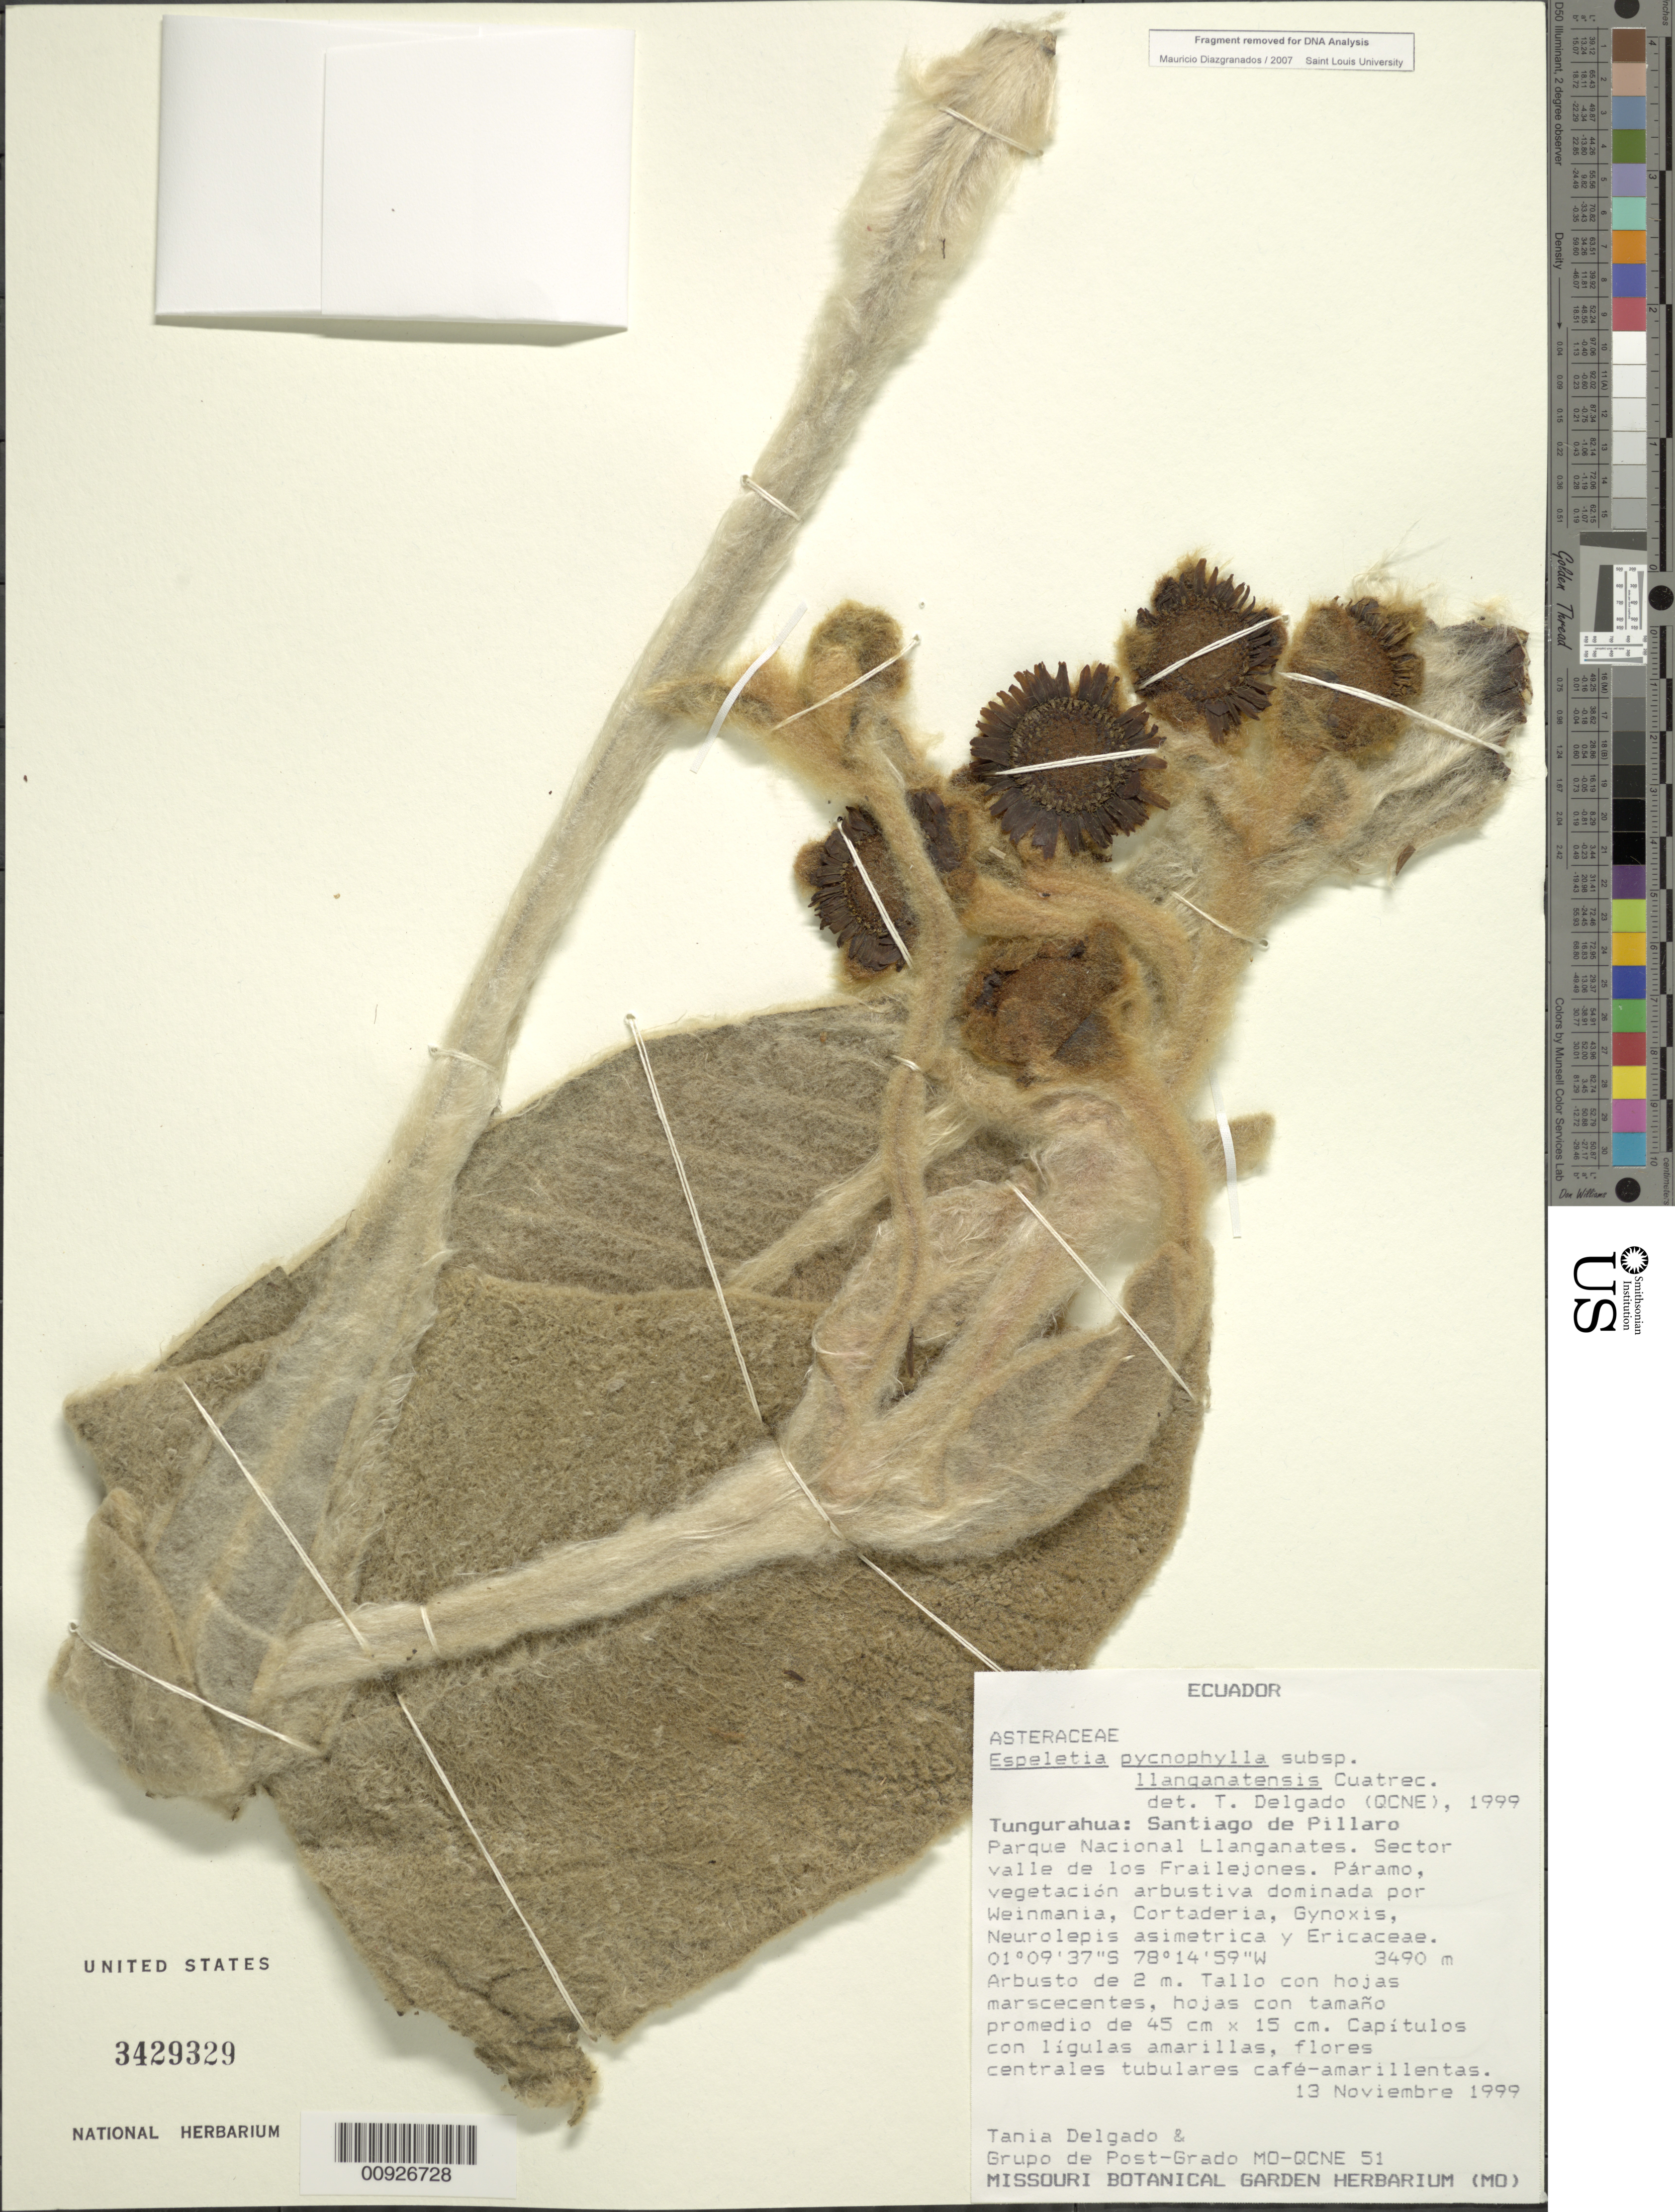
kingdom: Plantae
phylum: Tracheophyta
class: Magnoliopsida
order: Asterales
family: Asteraceae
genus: Espeletia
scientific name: Espeletia pycnophylla subsp. llanganatensis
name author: Cuatrec.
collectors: T. Delgado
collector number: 51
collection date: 1999-11-13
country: Ecuador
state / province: Tungurahua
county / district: Santiago de Pillaro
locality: Parque Nacional Llanganates, valle de los frailejones.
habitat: Vegetación arbustiva (Weinmannia, Cortaderia, Asteraceae, Neurolepis, Ericaceae, frailejonales).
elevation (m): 3490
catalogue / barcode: US 3429329